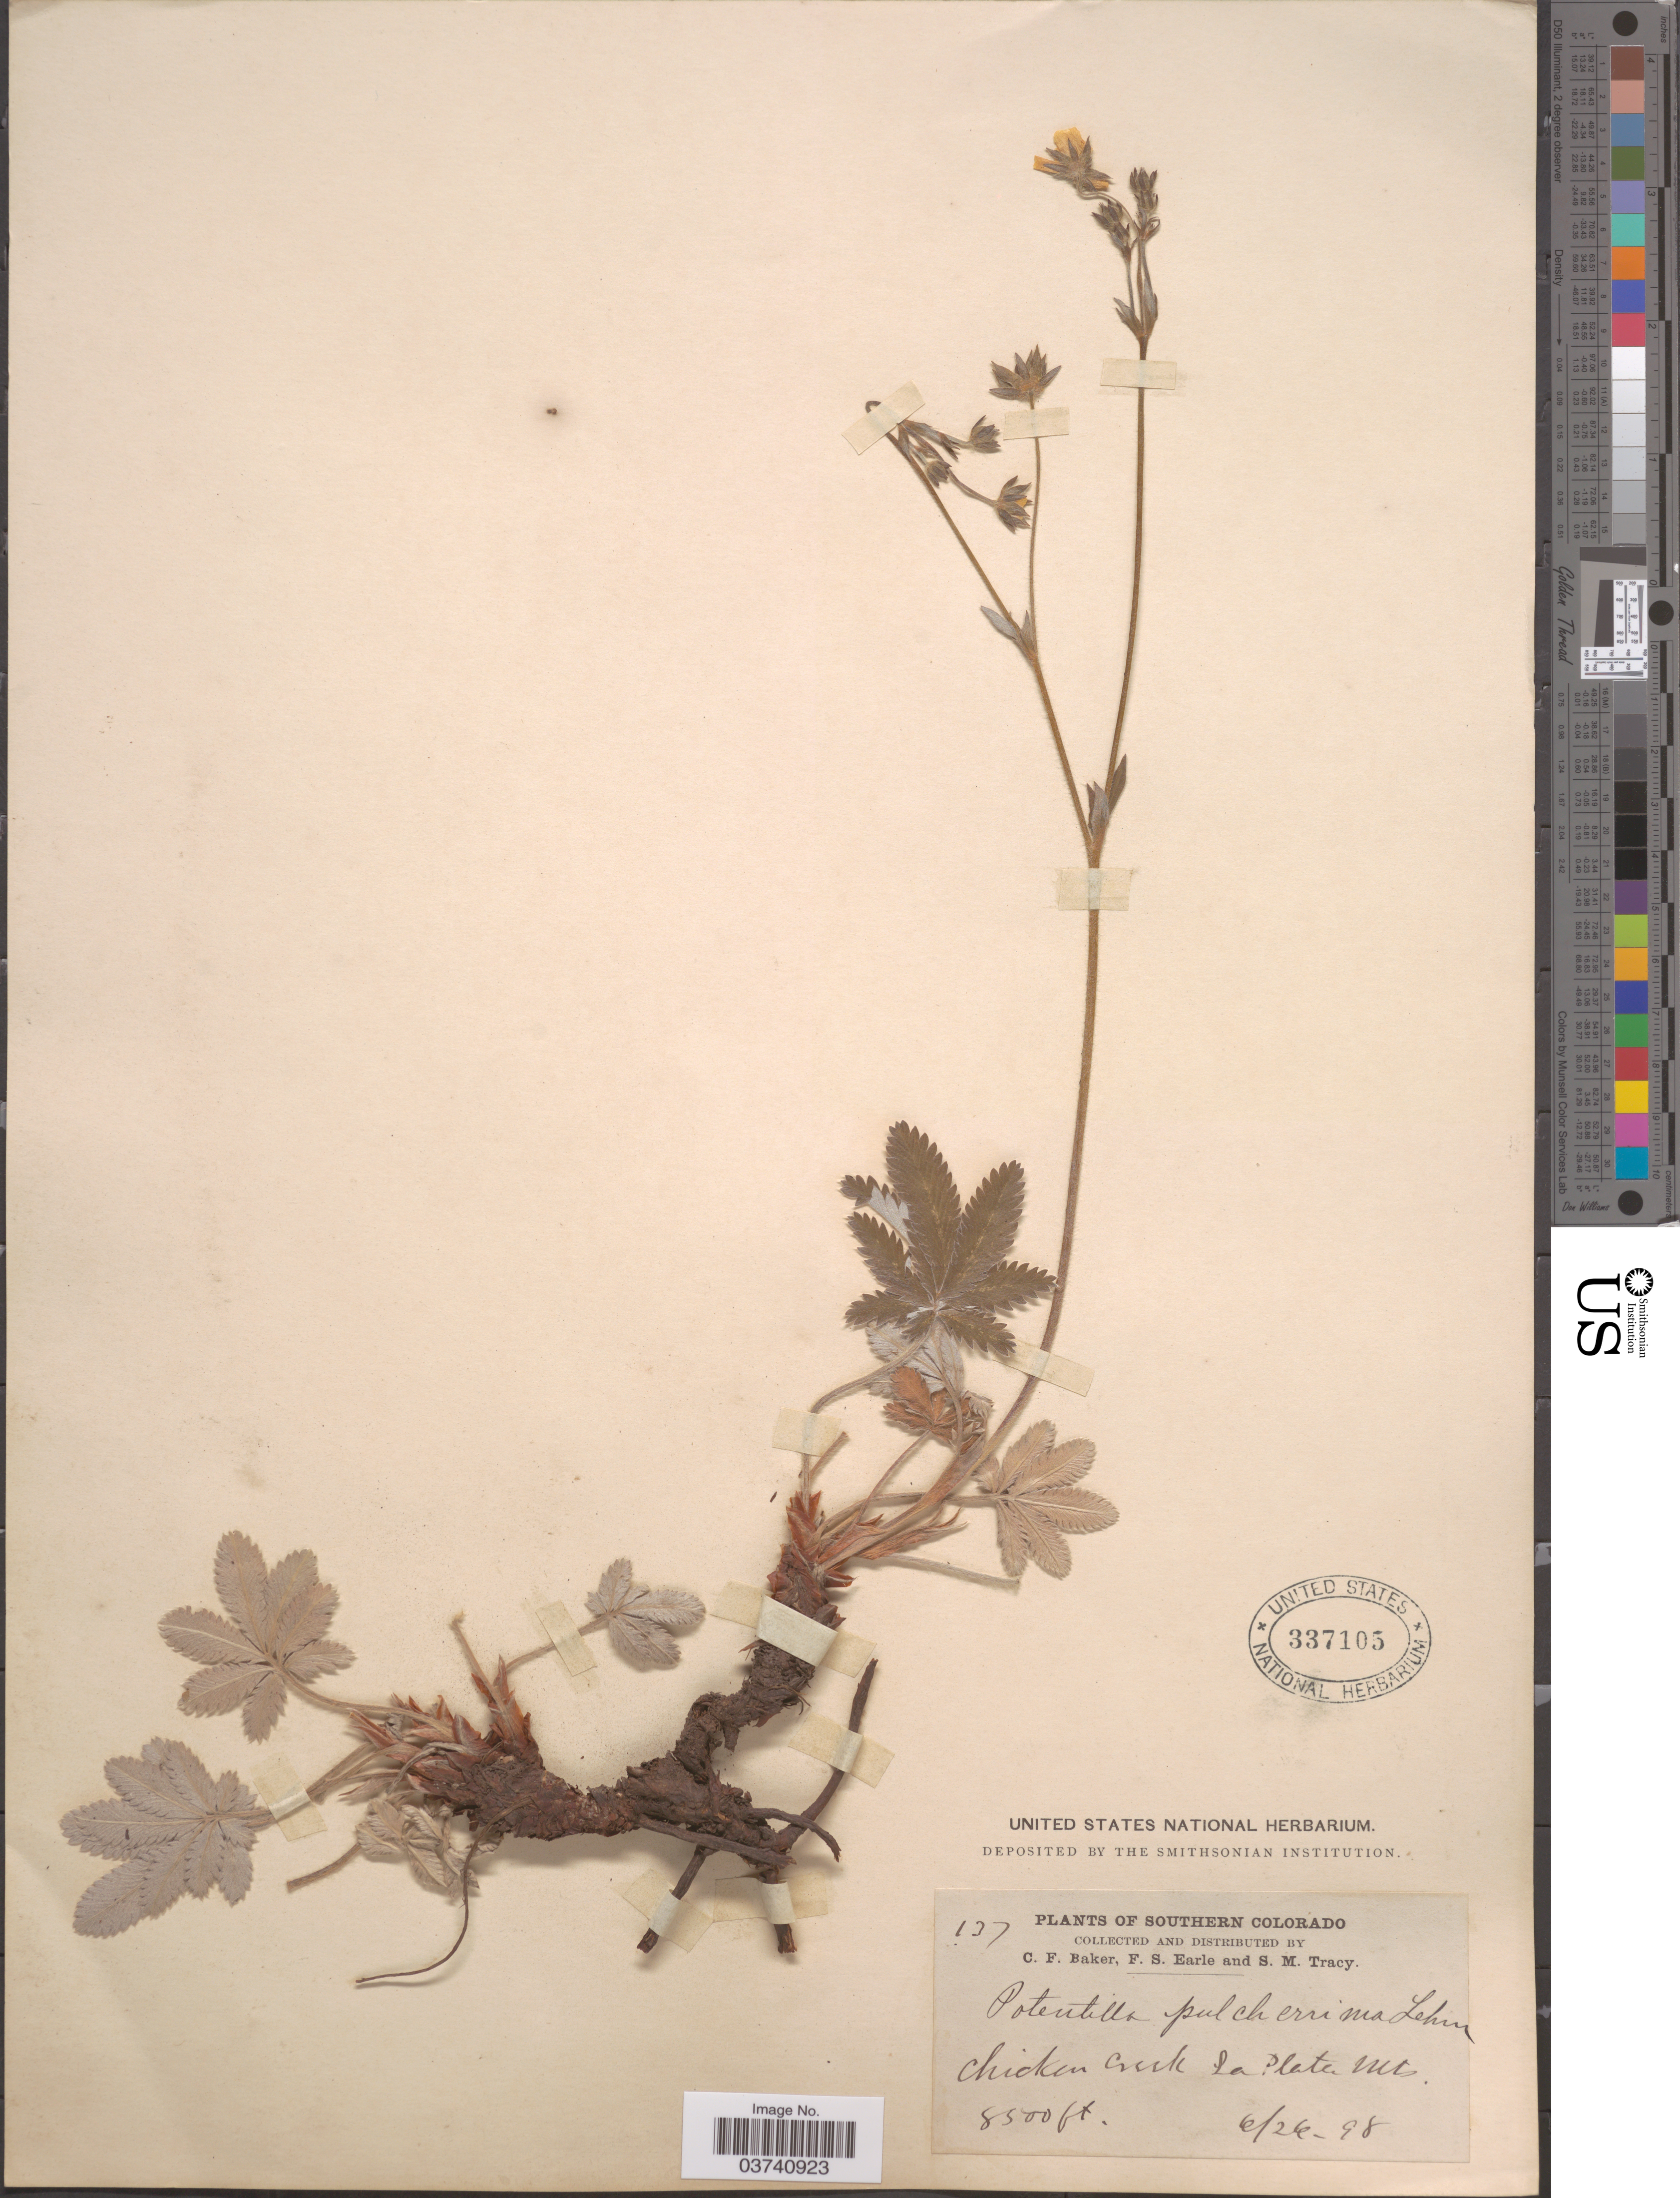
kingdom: Plantae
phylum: Tracheophyta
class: Magnoliopsida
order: Rosales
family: Rosaceae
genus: Potentilla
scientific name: Potentilla pulcherrima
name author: Lehm.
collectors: C. F. Baker, F. S. Earle & S. M. Tracy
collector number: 137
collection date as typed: Transcribed d/m/y: 26/6/98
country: United States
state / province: Colorado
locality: Southern Colorado. Chicken Creek, La Plata Mts.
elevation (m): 2591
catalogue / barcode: US 337105